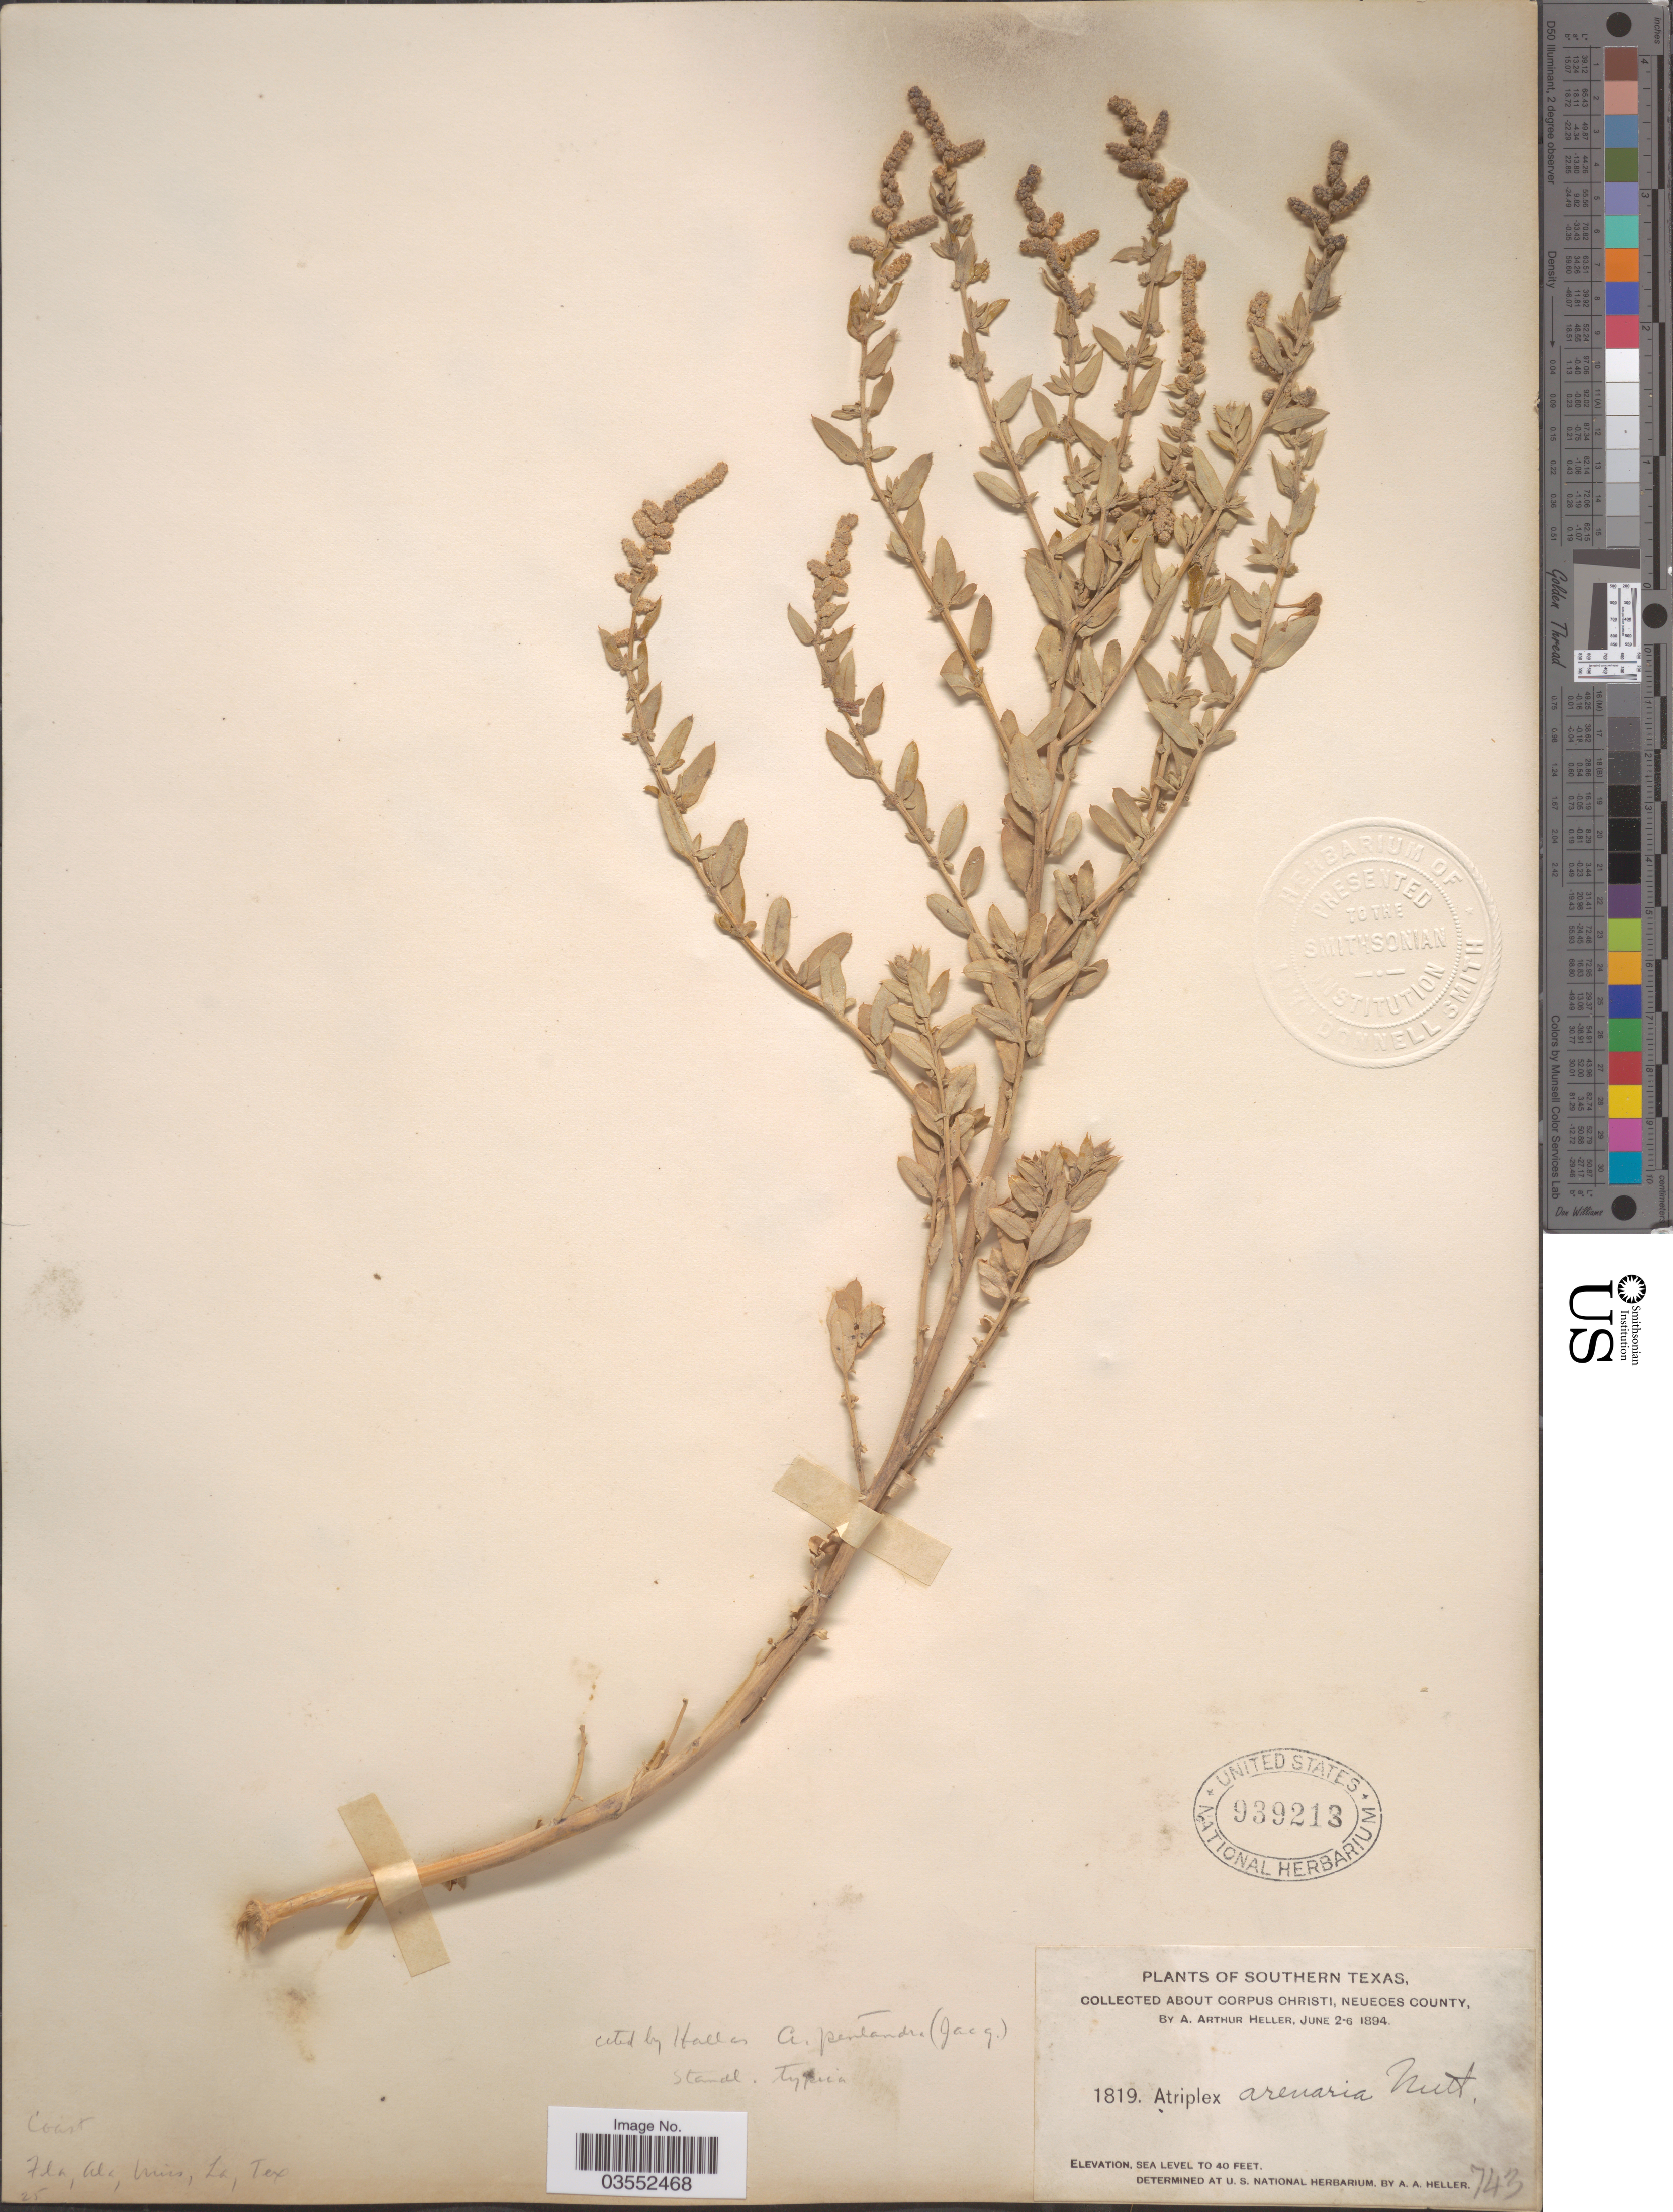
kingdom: Plantae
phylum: Tracheophyta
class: Magnoliopsida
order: Caryophyllales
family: Amaranthaceae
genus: Atriplex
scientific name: Atriplex pentandra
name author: (Jacq.) Standl.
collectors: A. A. Heller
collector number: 1819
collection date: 1894-06-02/1894-06-06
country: United States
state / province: Texas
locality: Southern Texas. About Corpus Christi, Neueces County.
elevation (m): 0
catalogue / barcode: US 939213